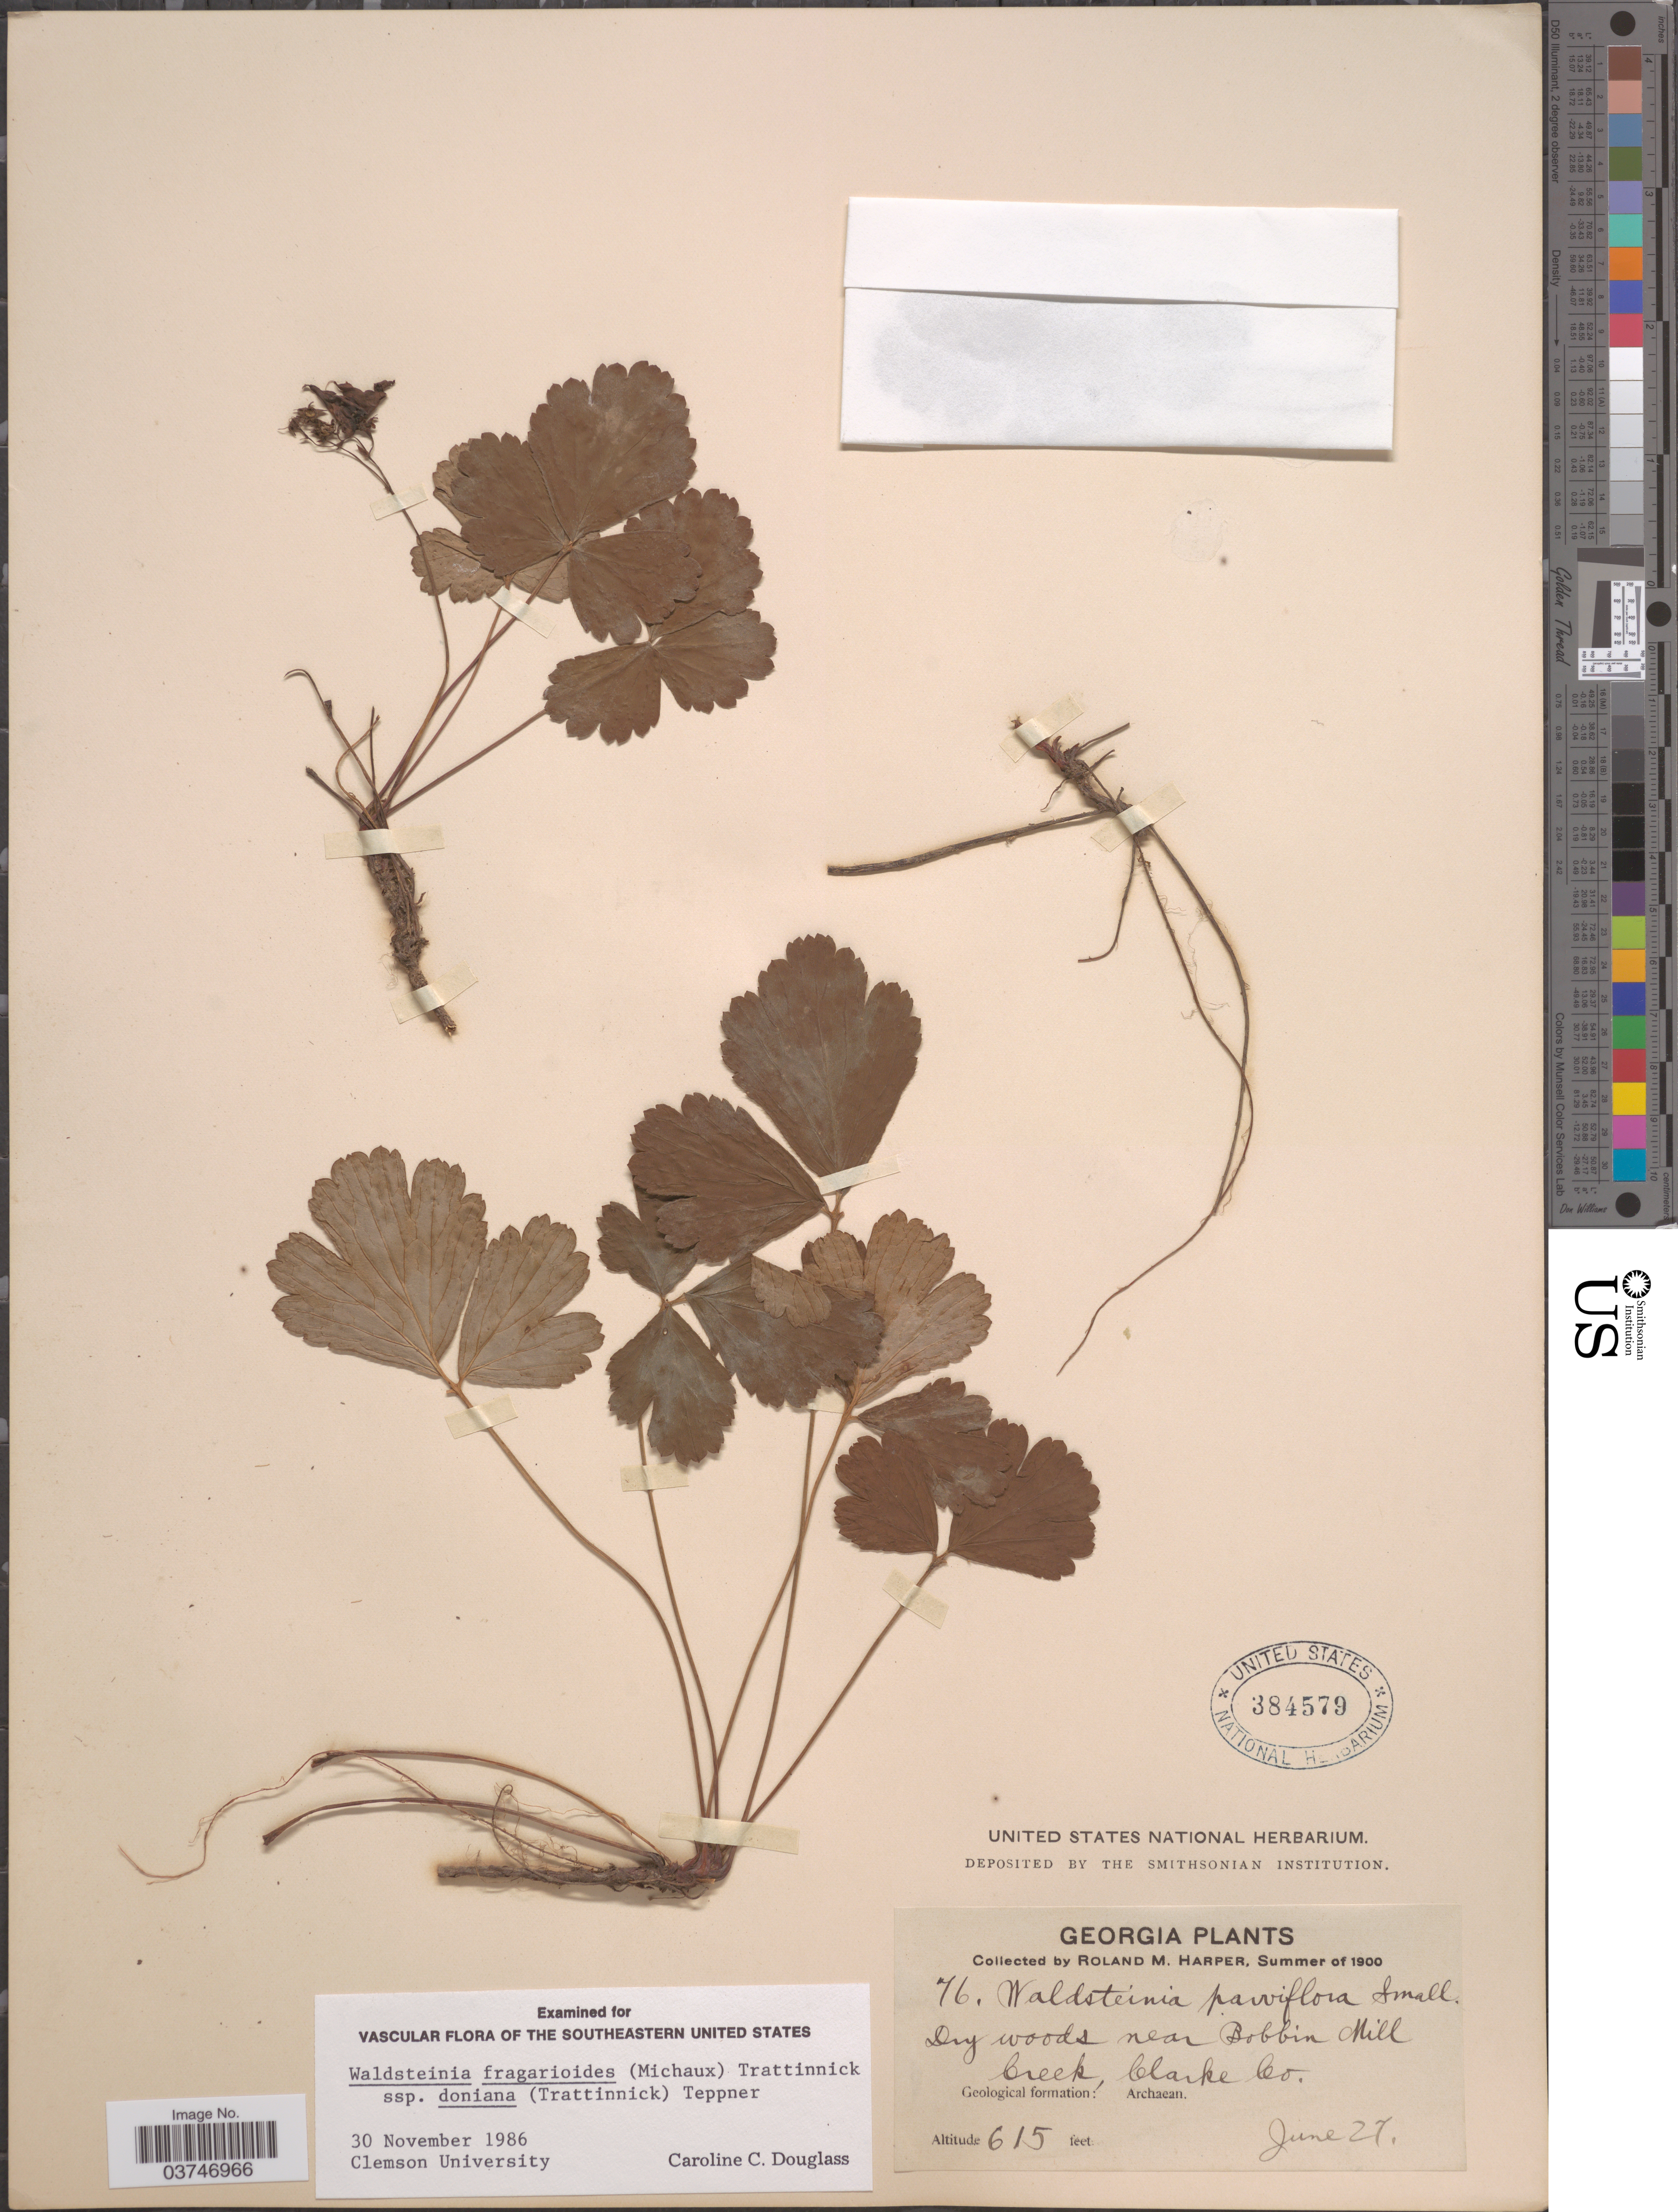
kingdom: Plantae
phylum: Tracheophyta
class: Magnoliopsida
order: Rosales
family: Rosaceae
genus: Waldsteinia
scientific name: Waldsteinia fragarioides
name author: (Michx.) Tratt.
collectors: R. Harper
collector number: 76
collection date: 1900-06-27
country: United States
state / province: Georgia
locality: Dry woods near Bobbin Mill Creek, Clarke Co.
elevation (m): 187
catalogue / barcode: US 384579